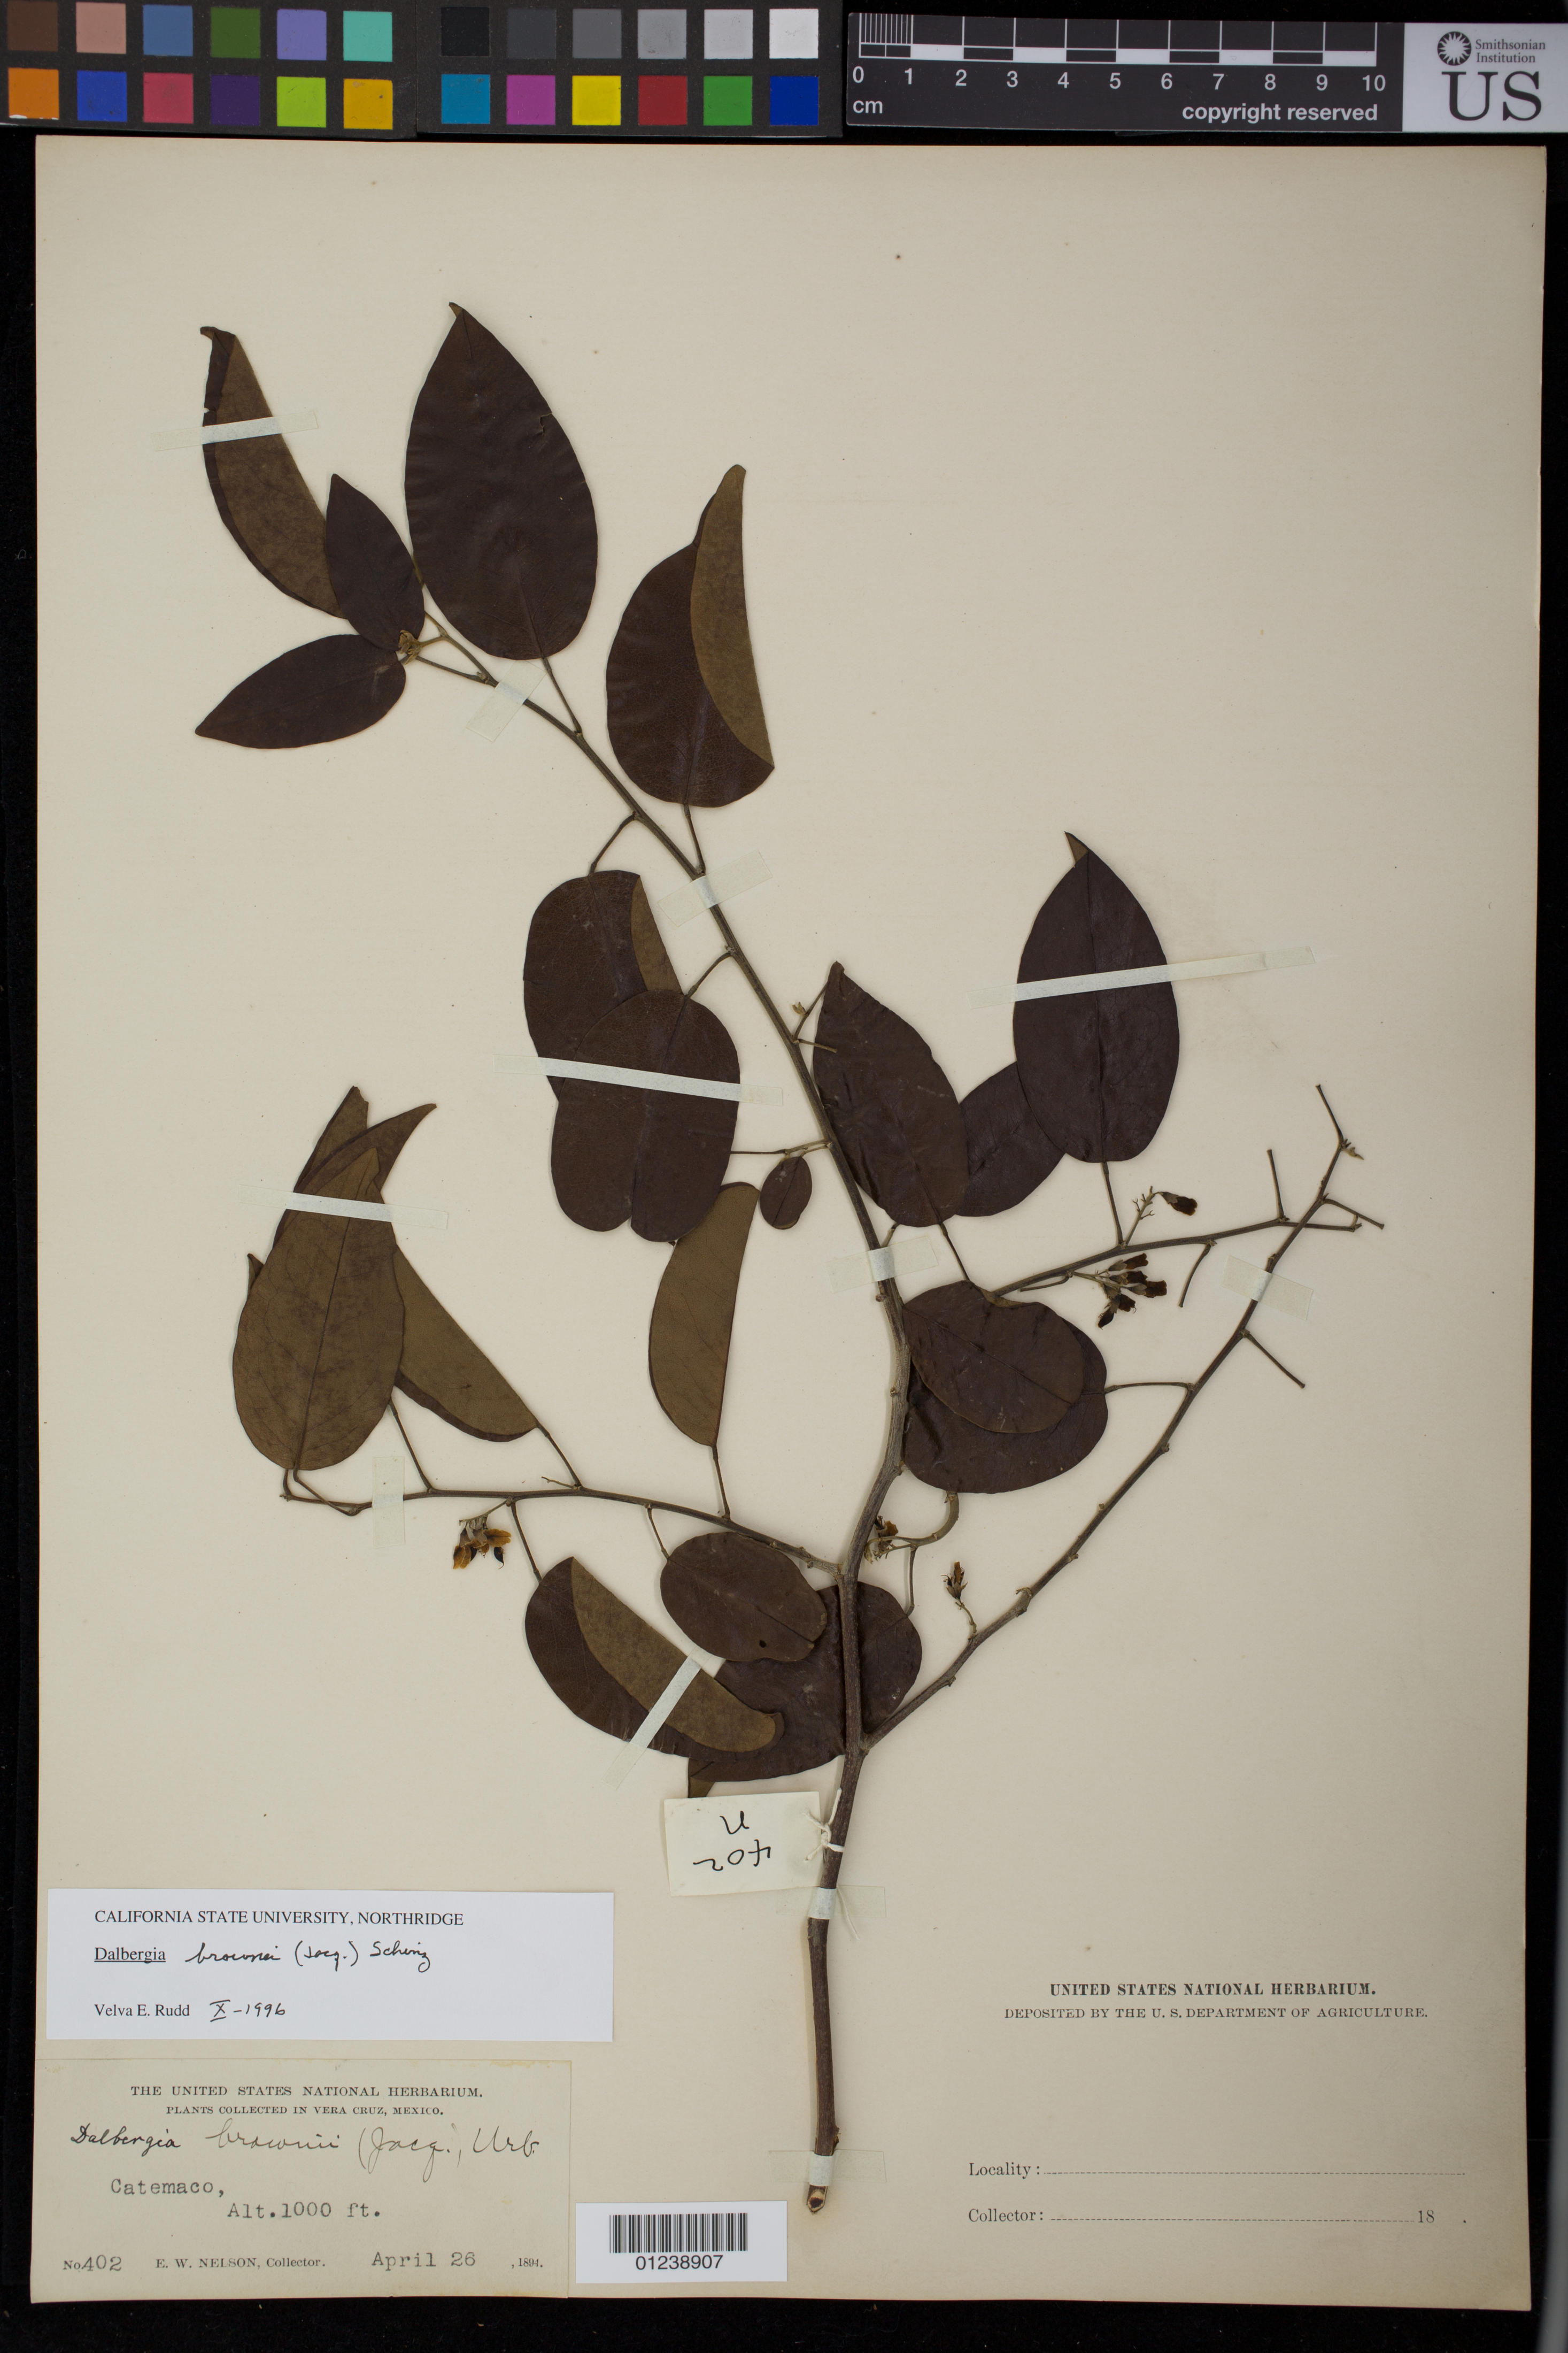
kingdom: Plantae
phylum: Tracheophyta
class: Magnoliopsida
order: Fabales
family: Fabaceae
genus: Dalbergia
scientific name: Dalbergia brownei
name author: (Jacq.) Schinz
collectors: E. W. Nelson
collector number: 402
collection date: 1894-04-26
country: Mexico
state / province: Veracruz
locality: Catemaco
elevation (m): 305